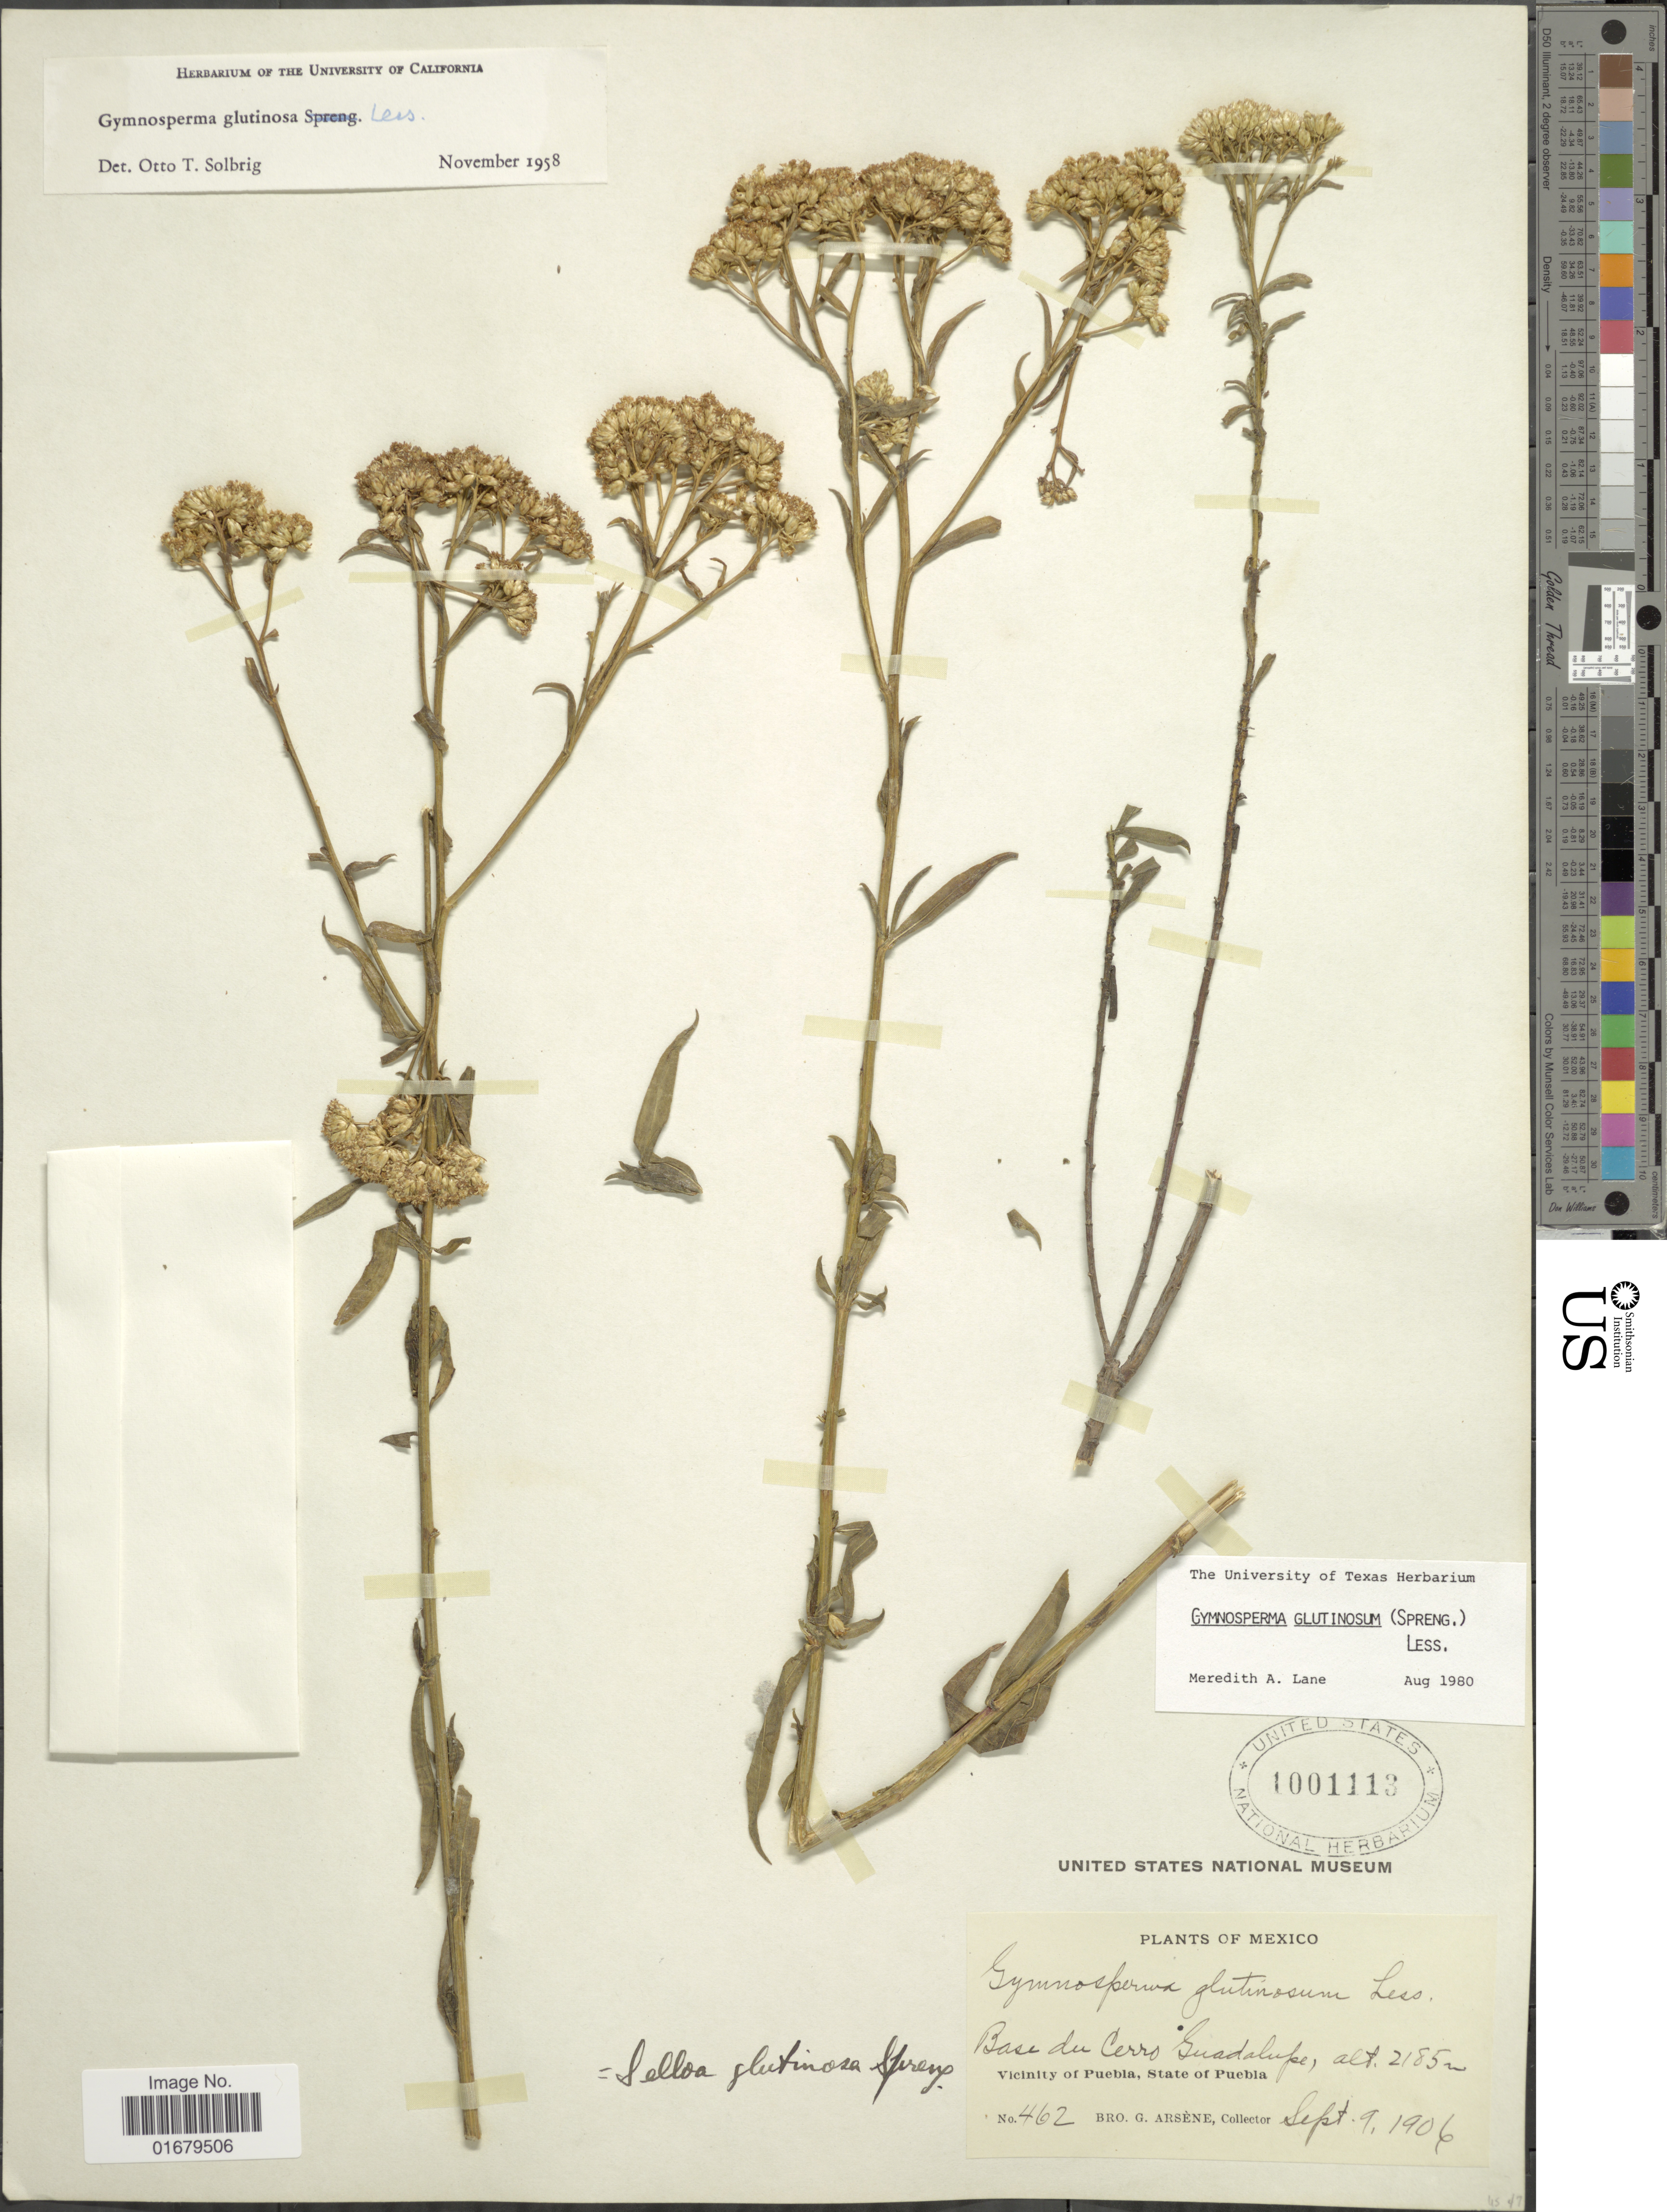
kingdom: Plantae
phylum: Tracheophyta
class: Magnoliopsida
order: Asterales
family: Asteraceae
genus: Gymnosperma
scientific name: Gymnosperma glutinosum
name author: (Spreng.) Less.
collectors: Bro. G. Arsène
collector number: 462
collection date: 1906-09-09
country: Mexico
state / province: Puebla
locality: Base du Cerro Guadalupe, Vicinity of Puebla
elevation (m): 2185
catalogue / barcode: US 1001113